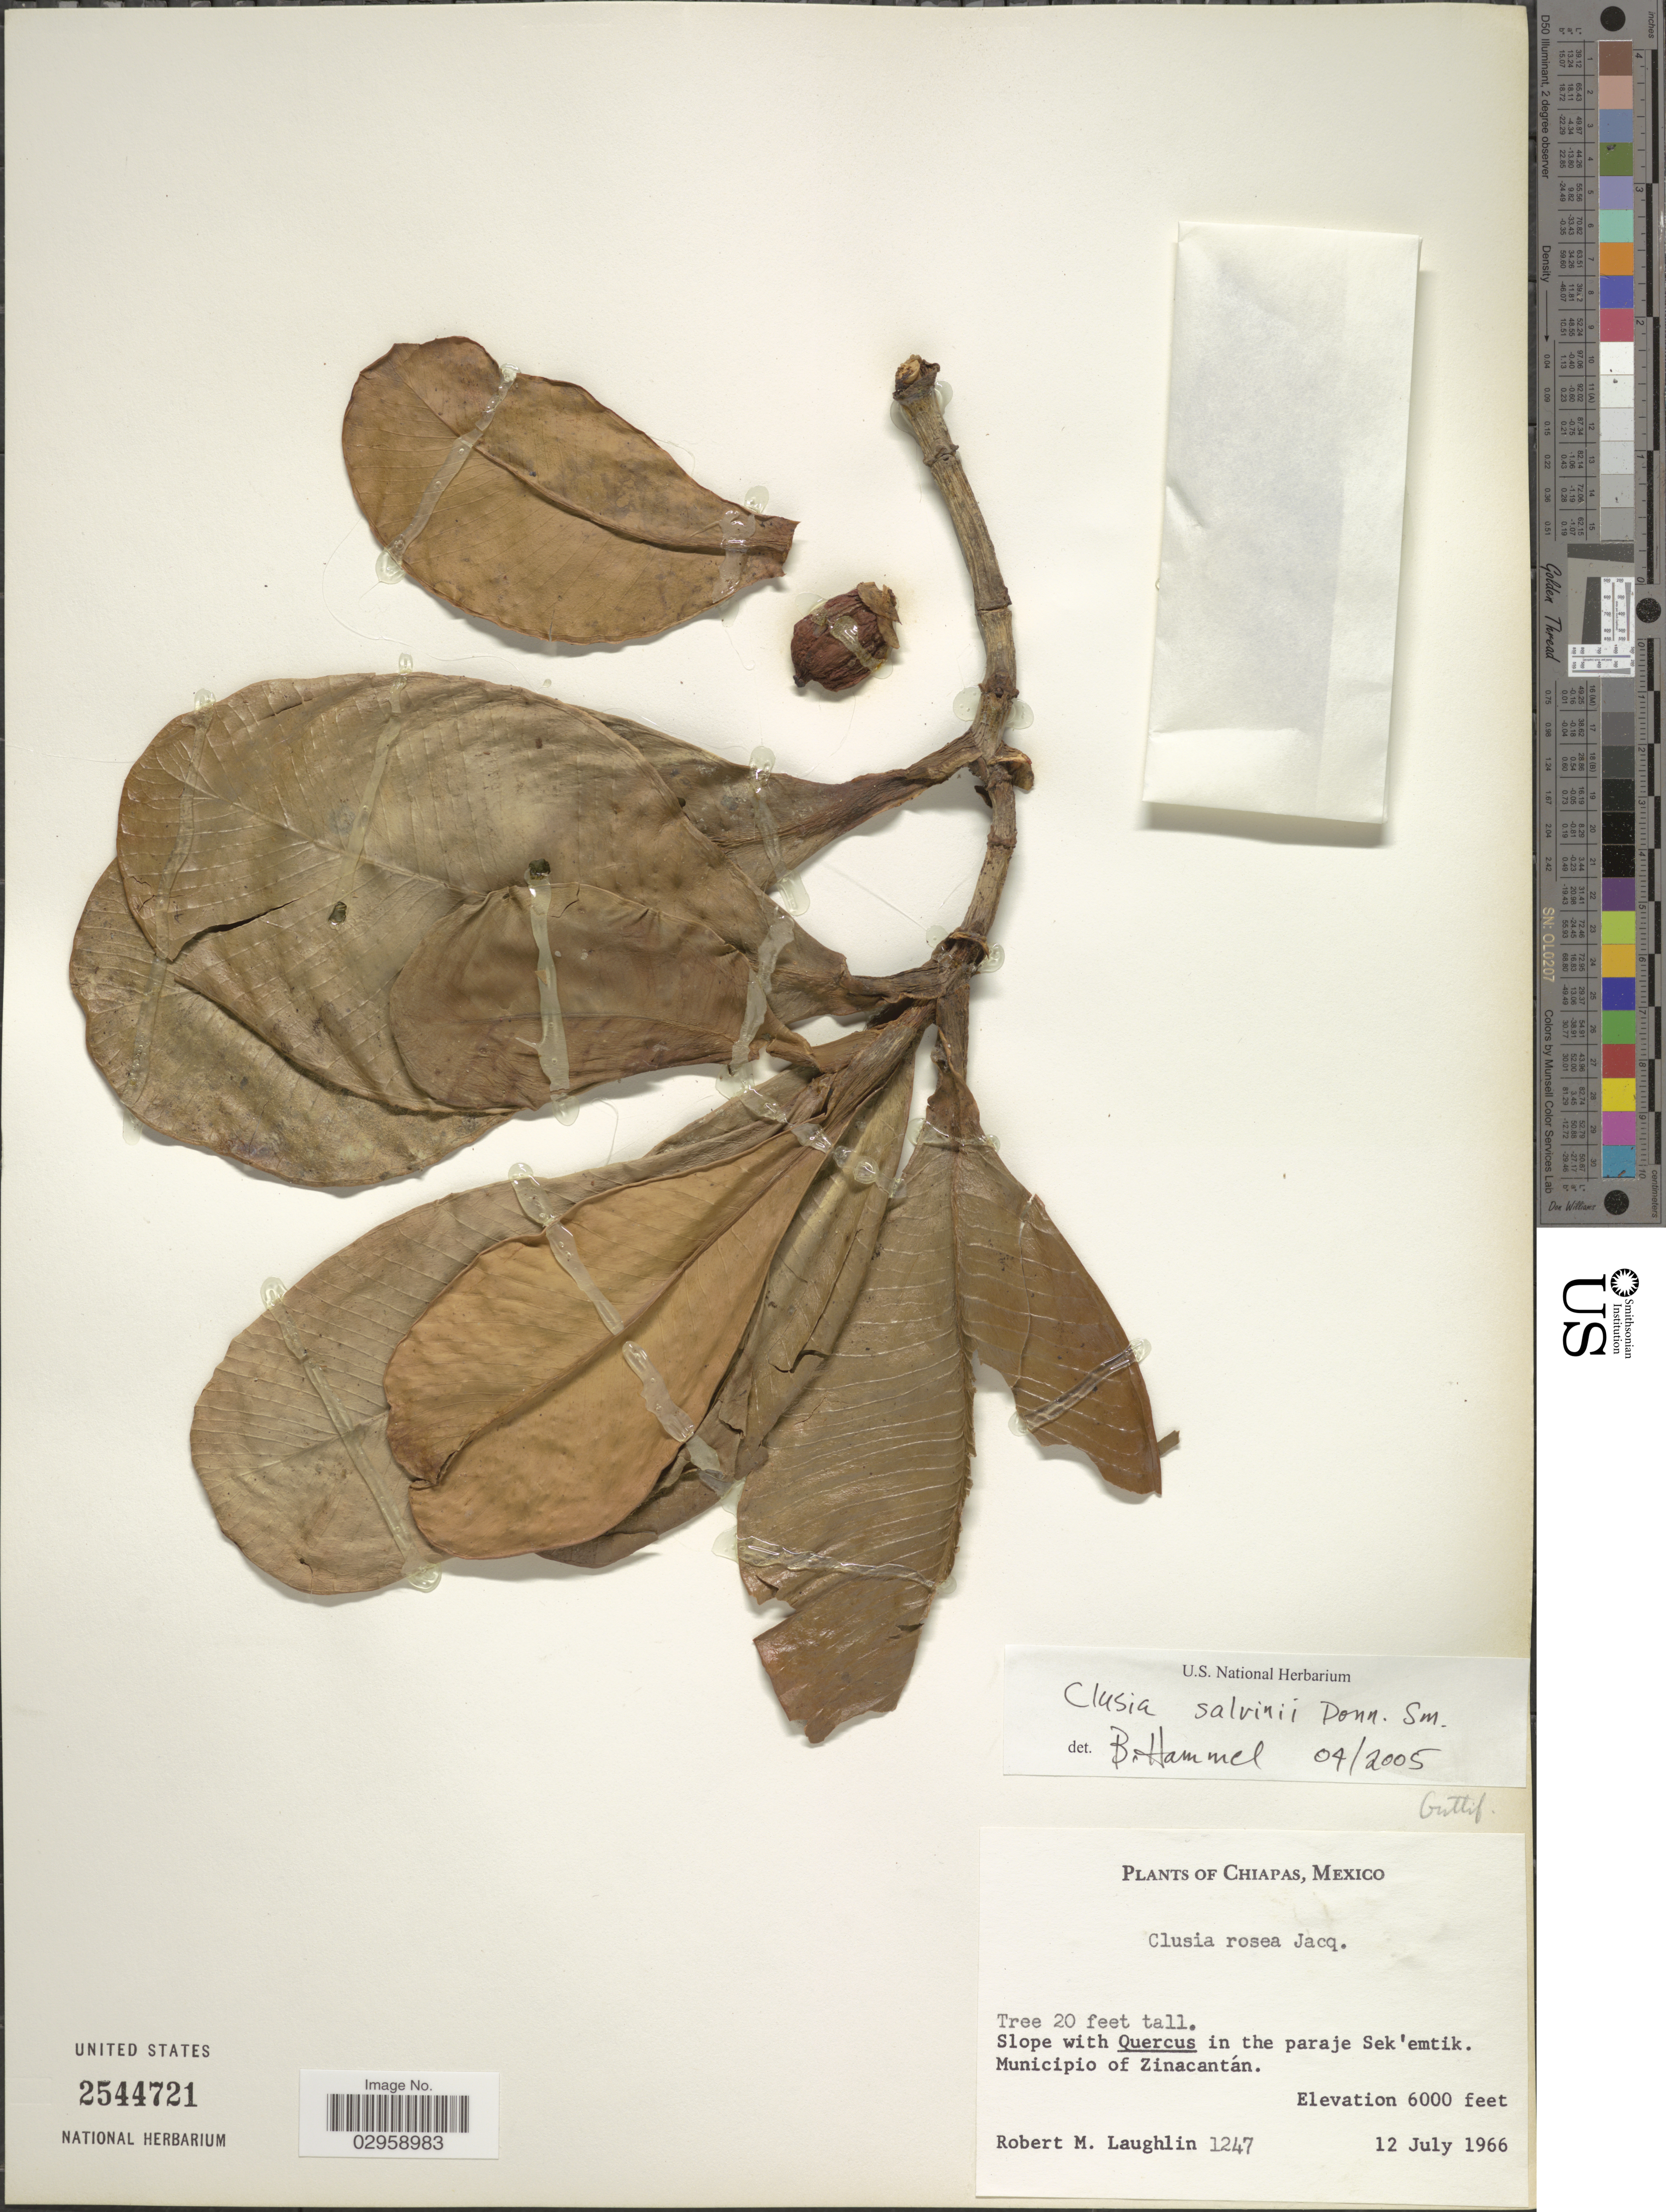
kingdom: Plantae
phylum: Tracheophyta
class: Magnoliopsida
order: Malpighiales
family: Clusiaceae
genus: Clusia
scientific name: Clusia salvinii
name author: Donn. Sm.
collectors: R. M. Laughlin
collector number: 1247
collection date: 1966-07-12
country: Mexico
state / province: Chiapas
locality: In the paraje Sek'emtik. Municipio of Zinacantán.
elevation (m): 1829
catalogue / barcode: US 2544721